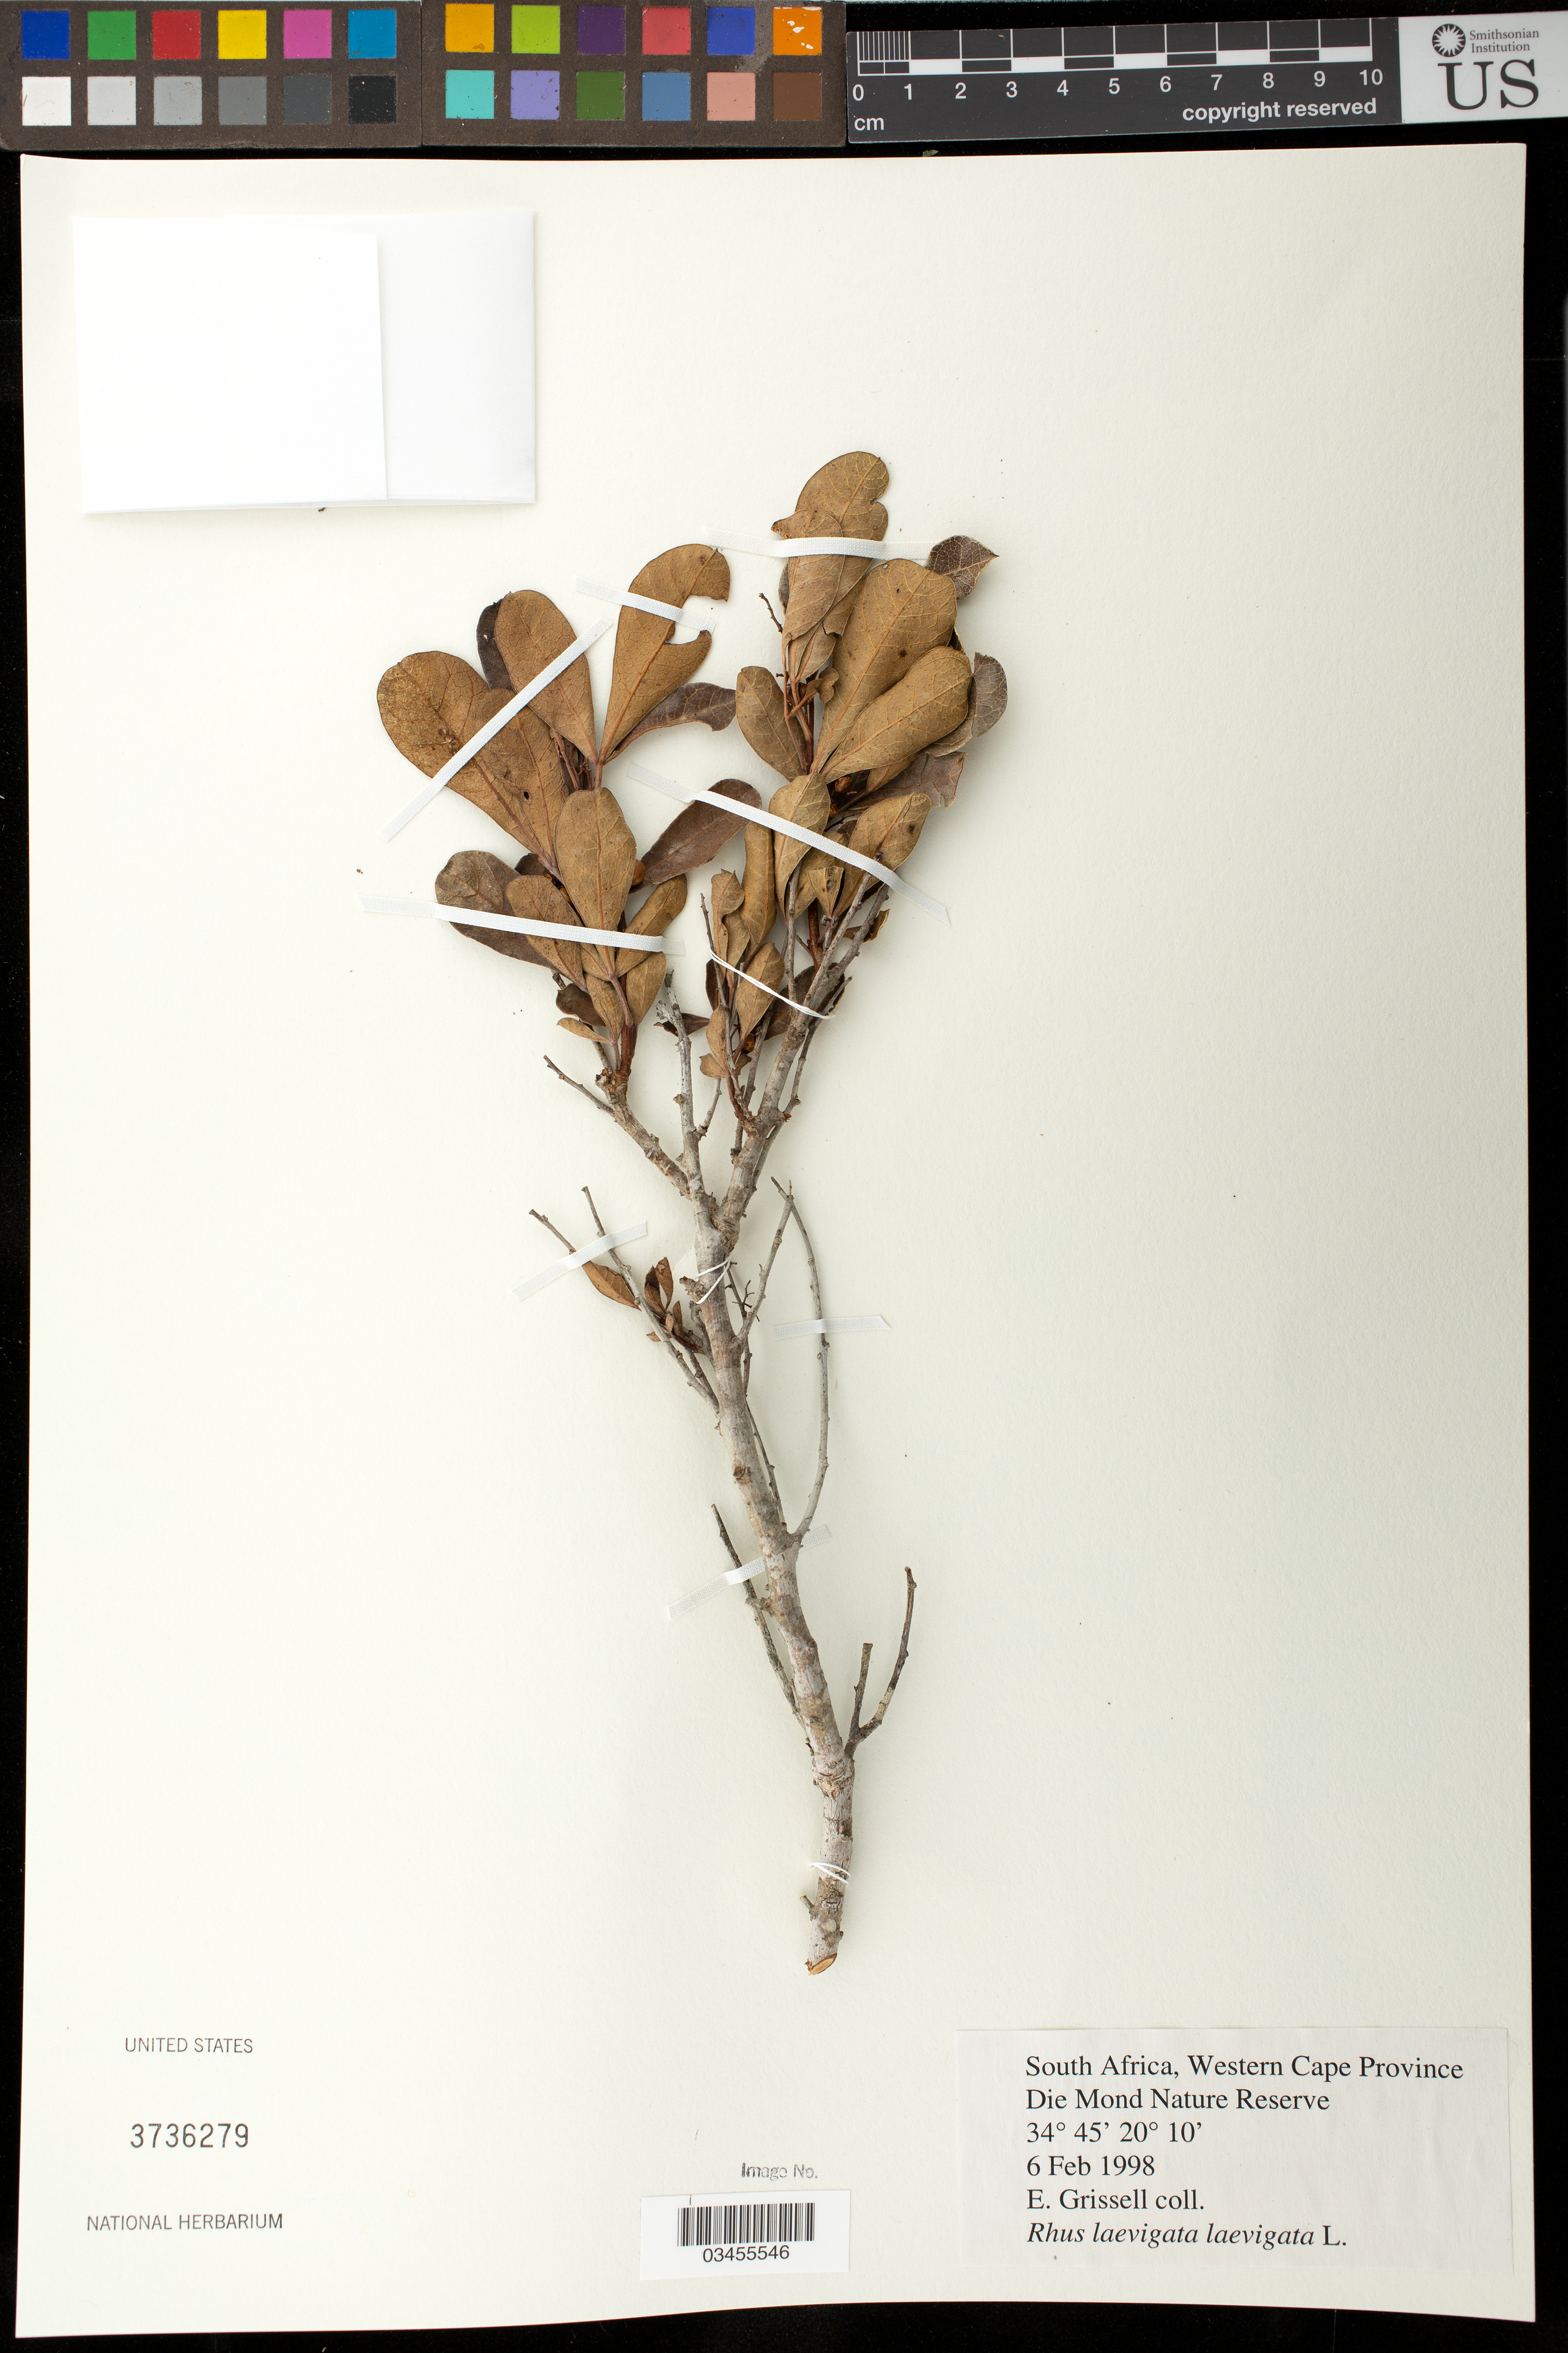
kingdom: Plantae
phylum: Tracheophyta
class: Magnoliopsida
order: Sapindales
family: Anacardiaceae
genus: Rhus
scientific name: Rhus laevigata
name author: L.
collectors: E. Grissell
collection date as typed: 6 Feb 1998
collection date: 1998-02-06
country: South Africa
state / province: Western Cape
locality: Die Mond Nature Reserve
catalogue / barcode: US 3736279